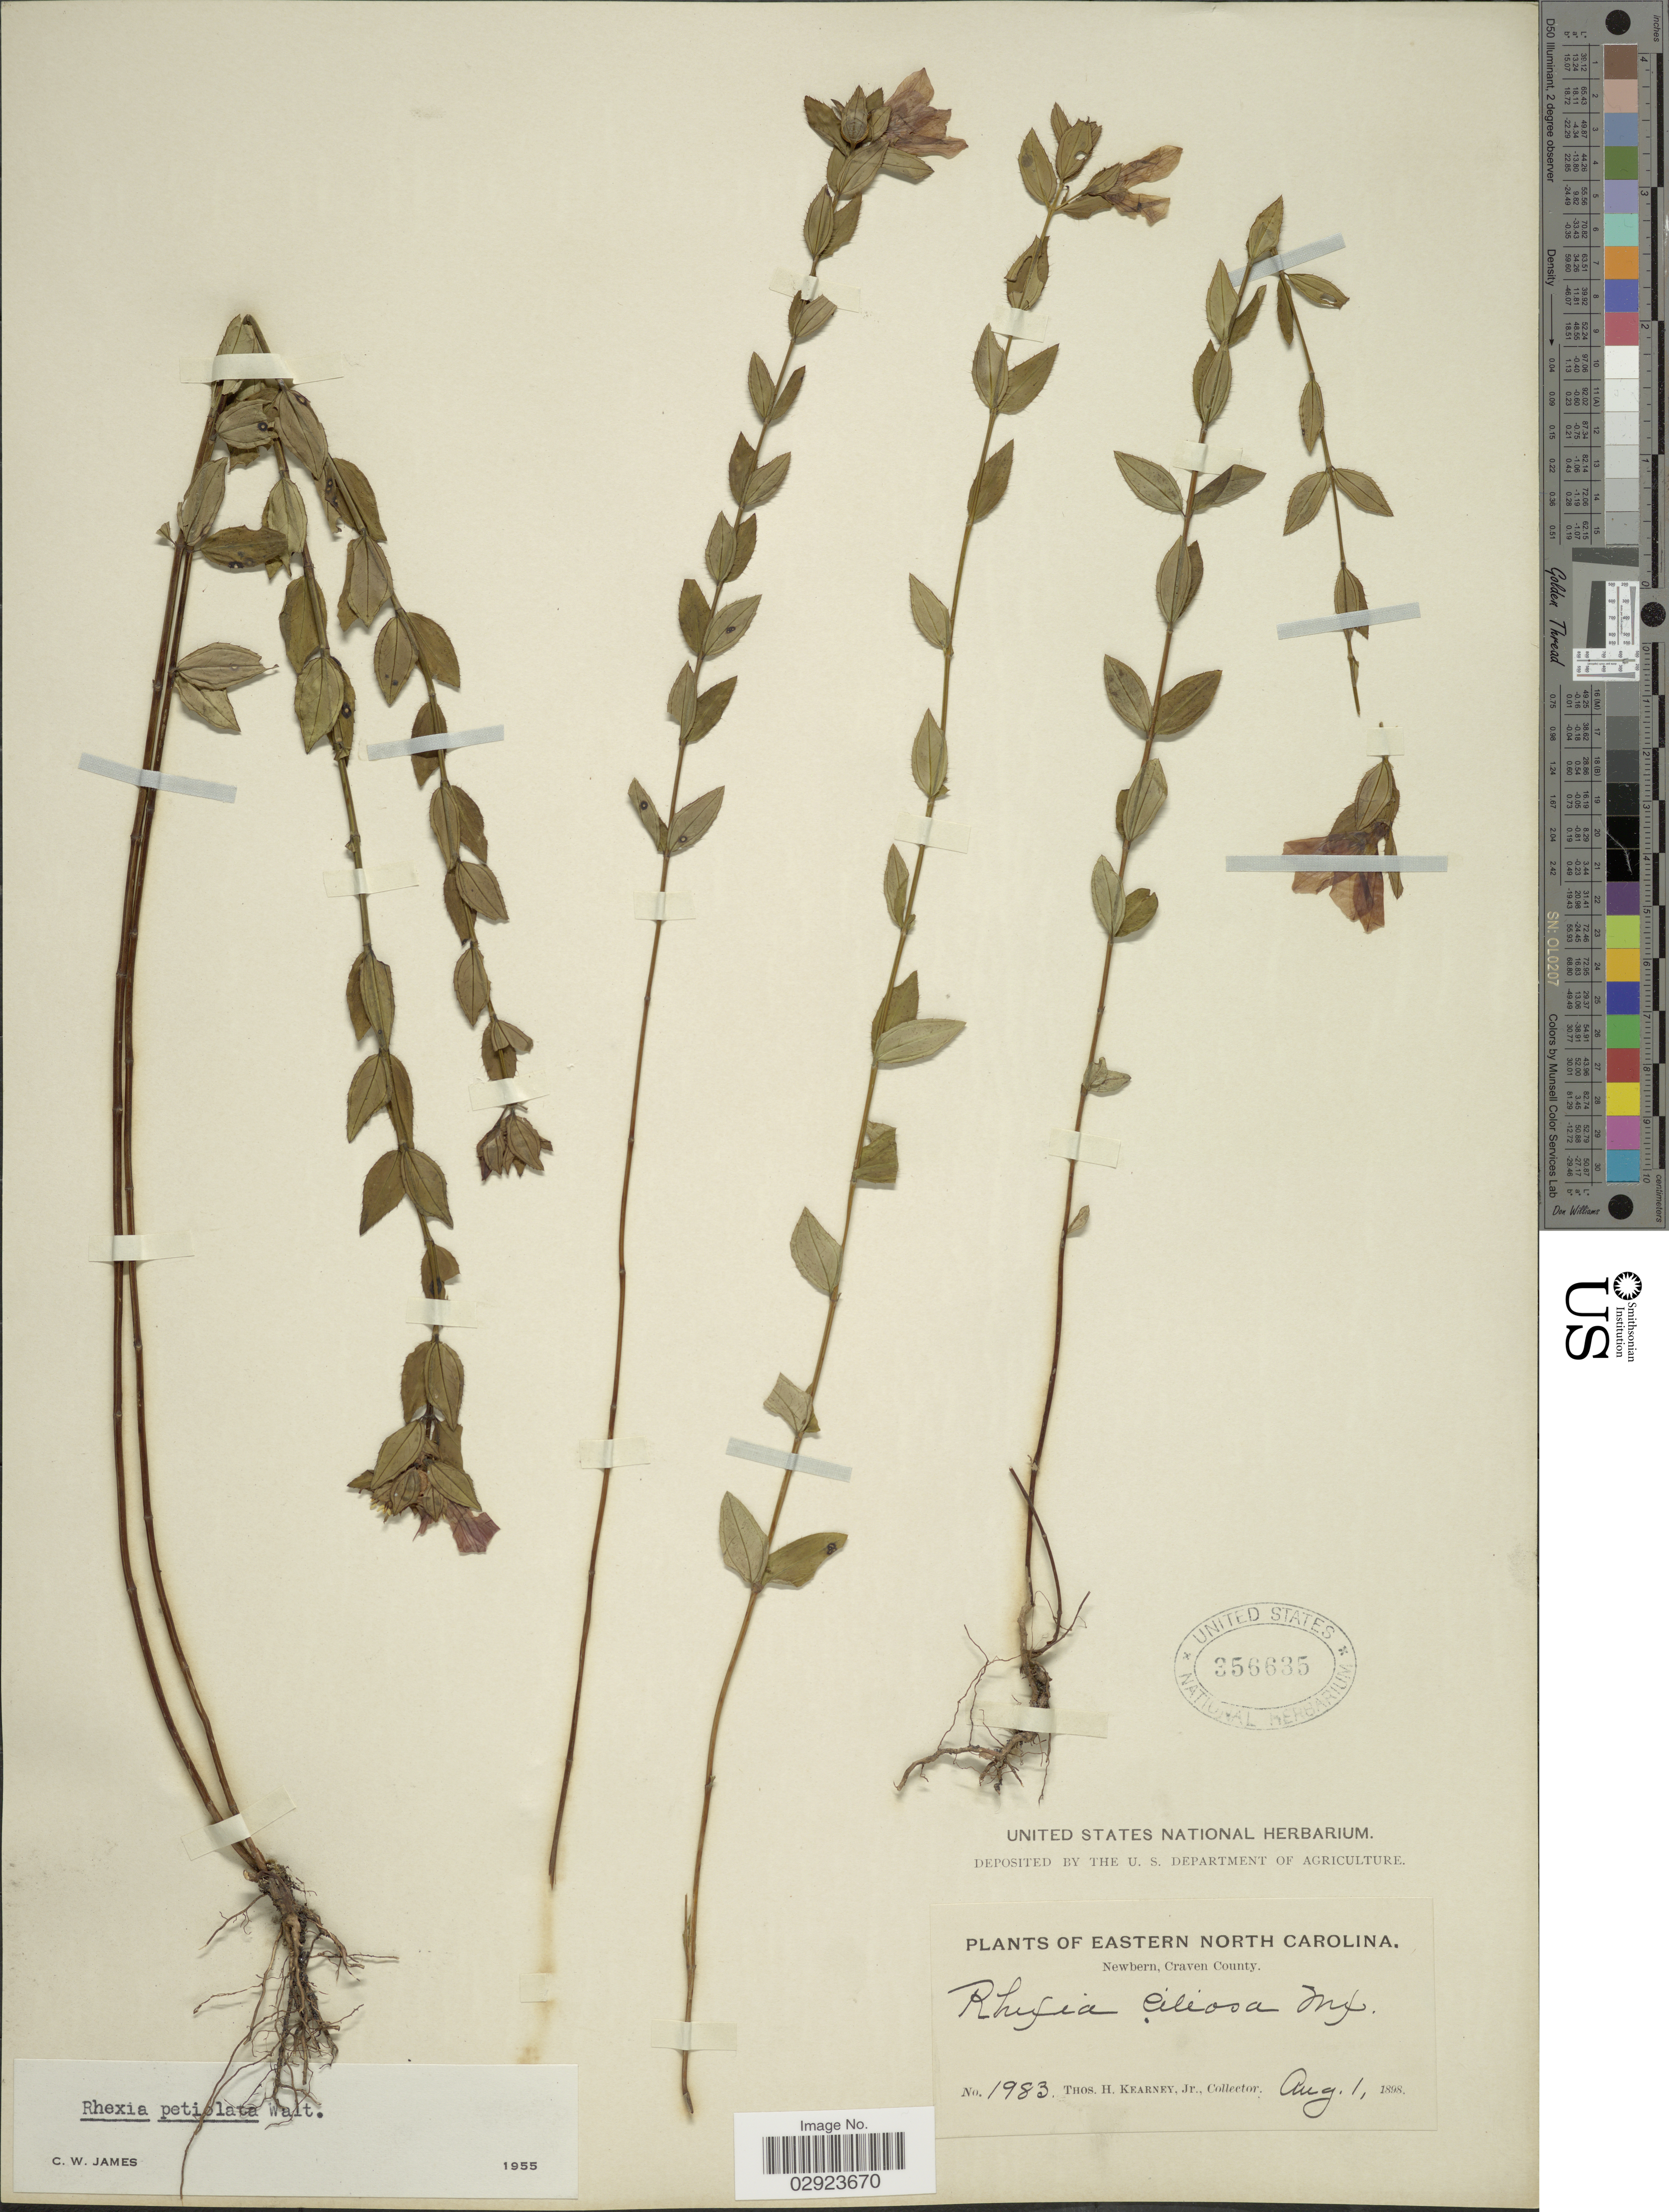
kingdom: Plantae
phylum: Tracheophyta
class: Magnoliopsida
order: Myrtales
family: Melastomataceae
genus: Rhexia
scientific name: Rhexia petiolata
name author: Walter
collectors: T. H. Kearney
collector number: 1983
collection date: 1898-08-01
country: United States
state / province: North Carolina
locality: Eastern North Carolina. Newbern, Craven County.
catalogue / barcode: US 356635